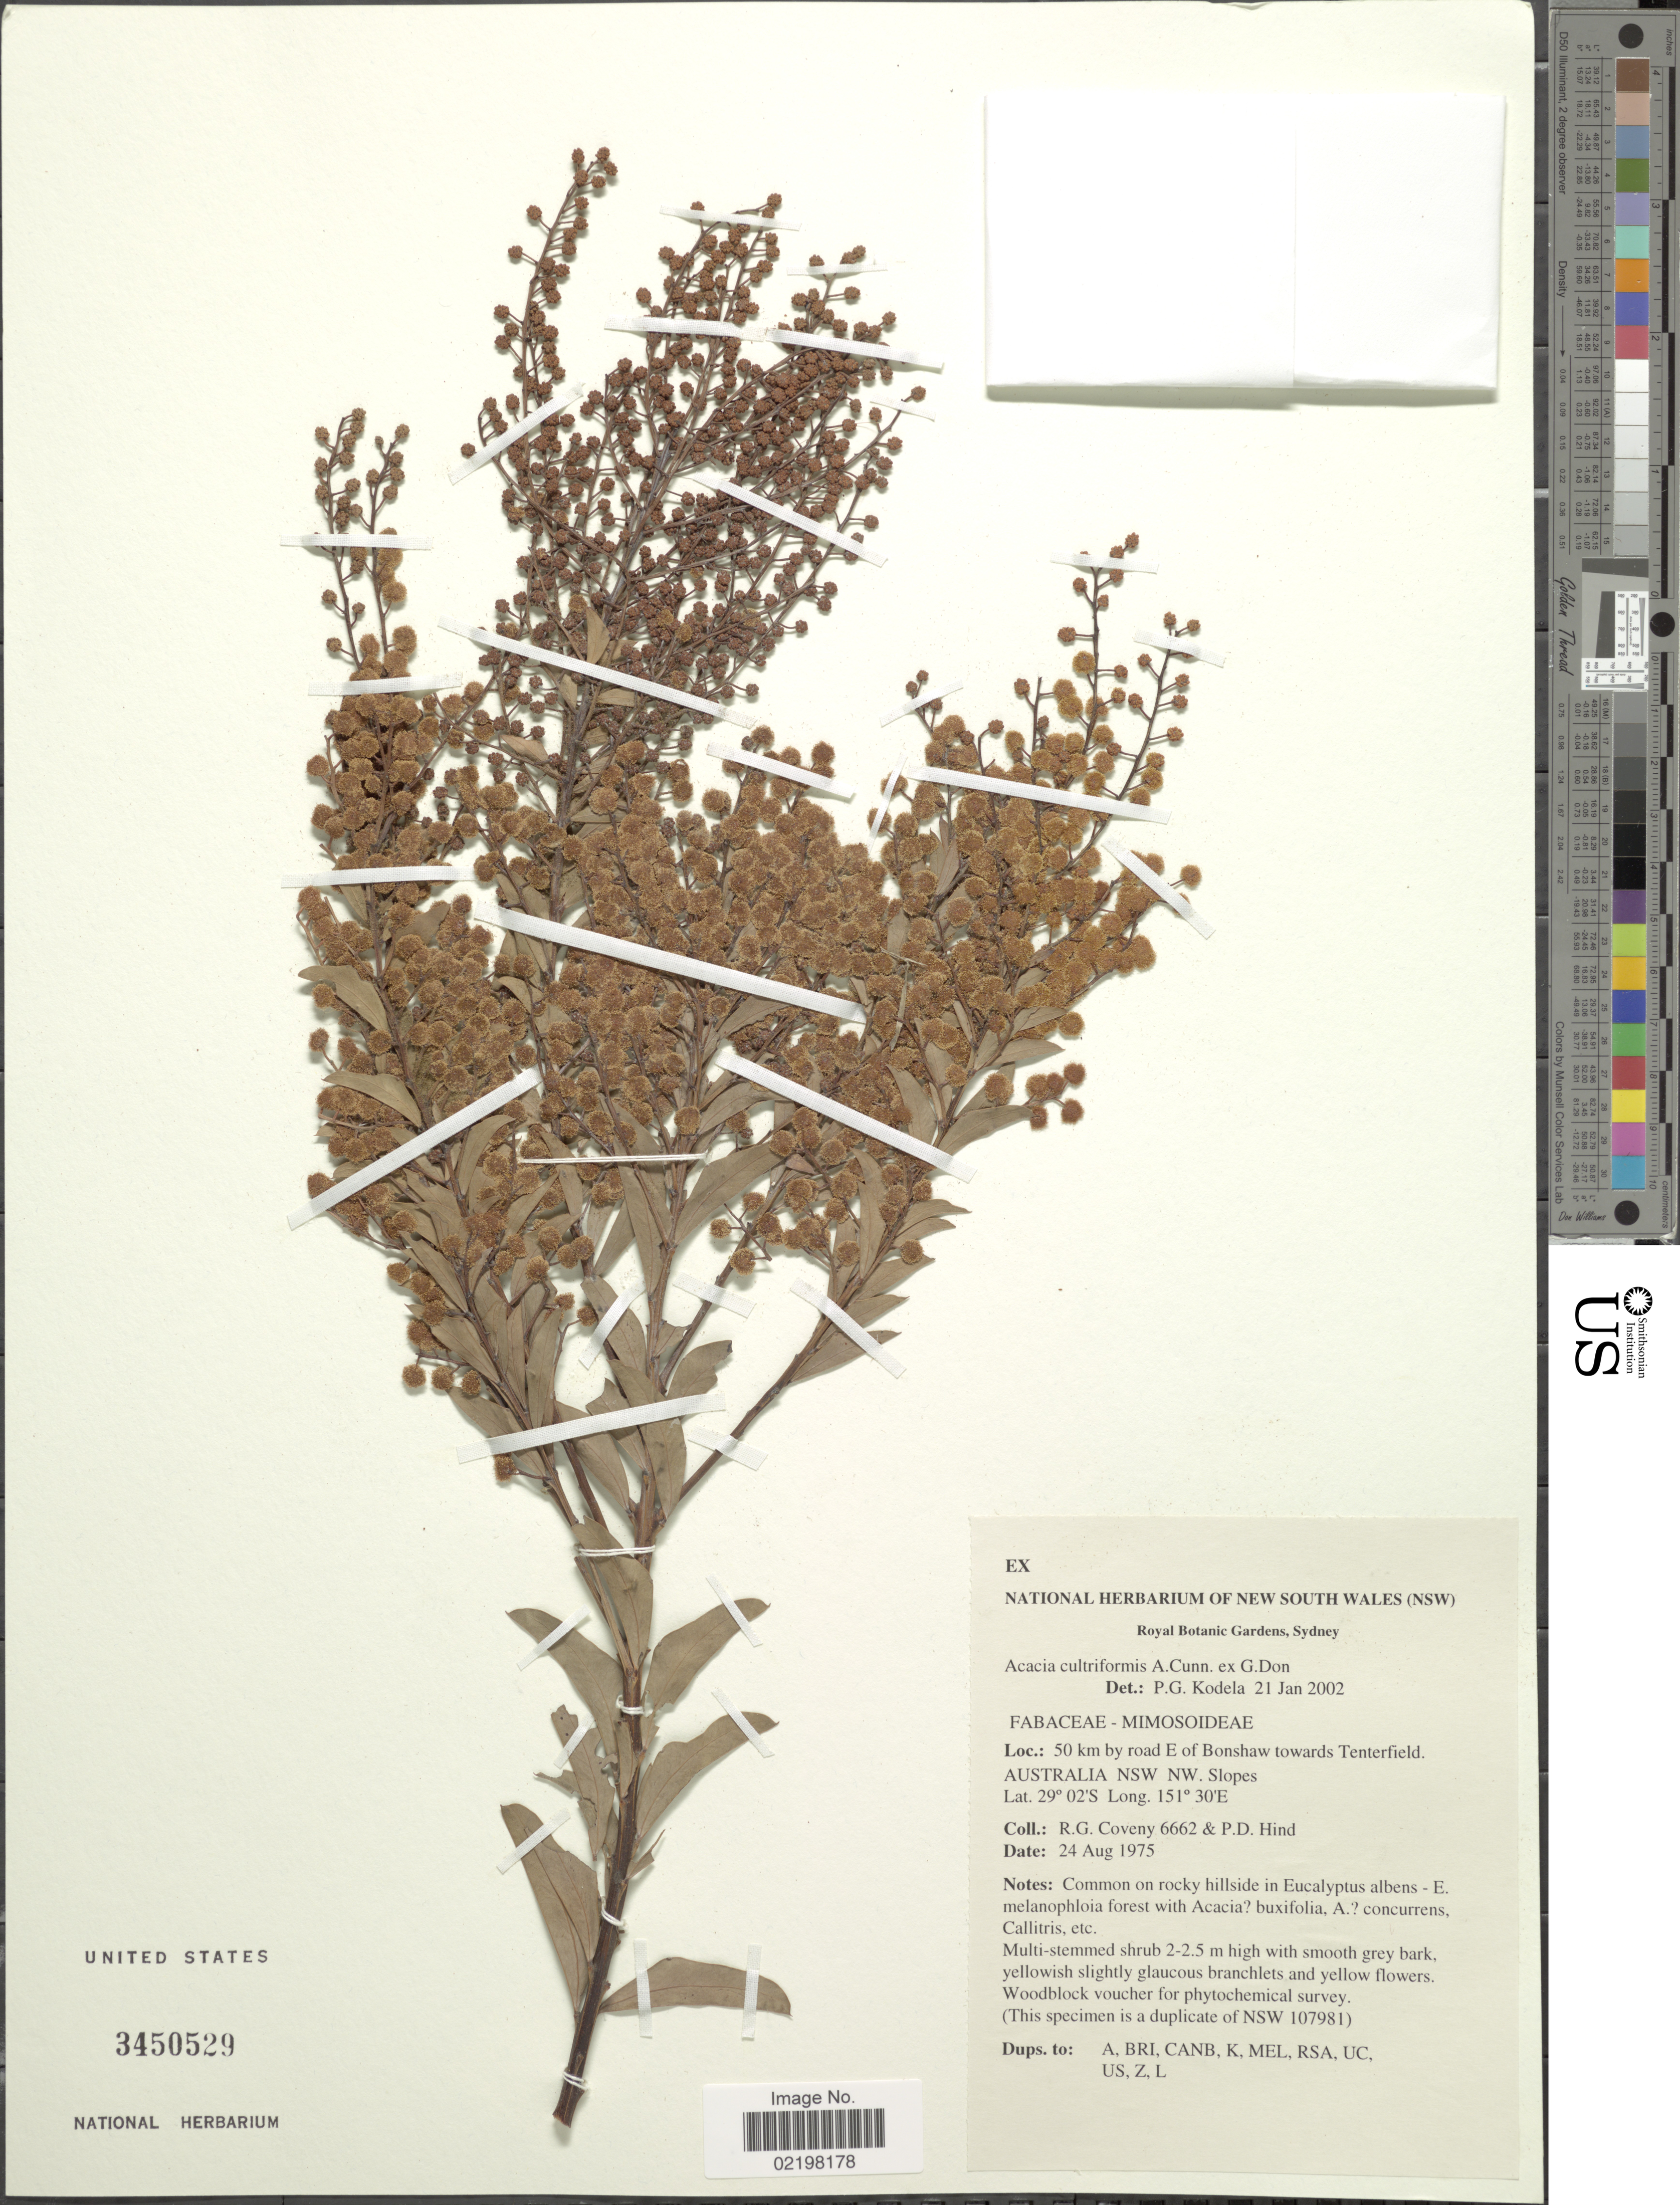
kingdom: Plantae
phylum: Tracheophyta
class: Magnoliopsida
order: Fabales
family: Fabaceae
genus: Acacia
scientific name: Acacia cultriformis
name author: A. Cunn. ex G. Don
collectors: R. Coveny & P. Hind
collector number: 6662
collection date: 1975-08-24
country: Australia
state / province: New South Wales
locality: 50 km by road E of Bonshaw towards Tenterfield, Australia NSW NW. Slopes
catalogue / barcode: US 3450529